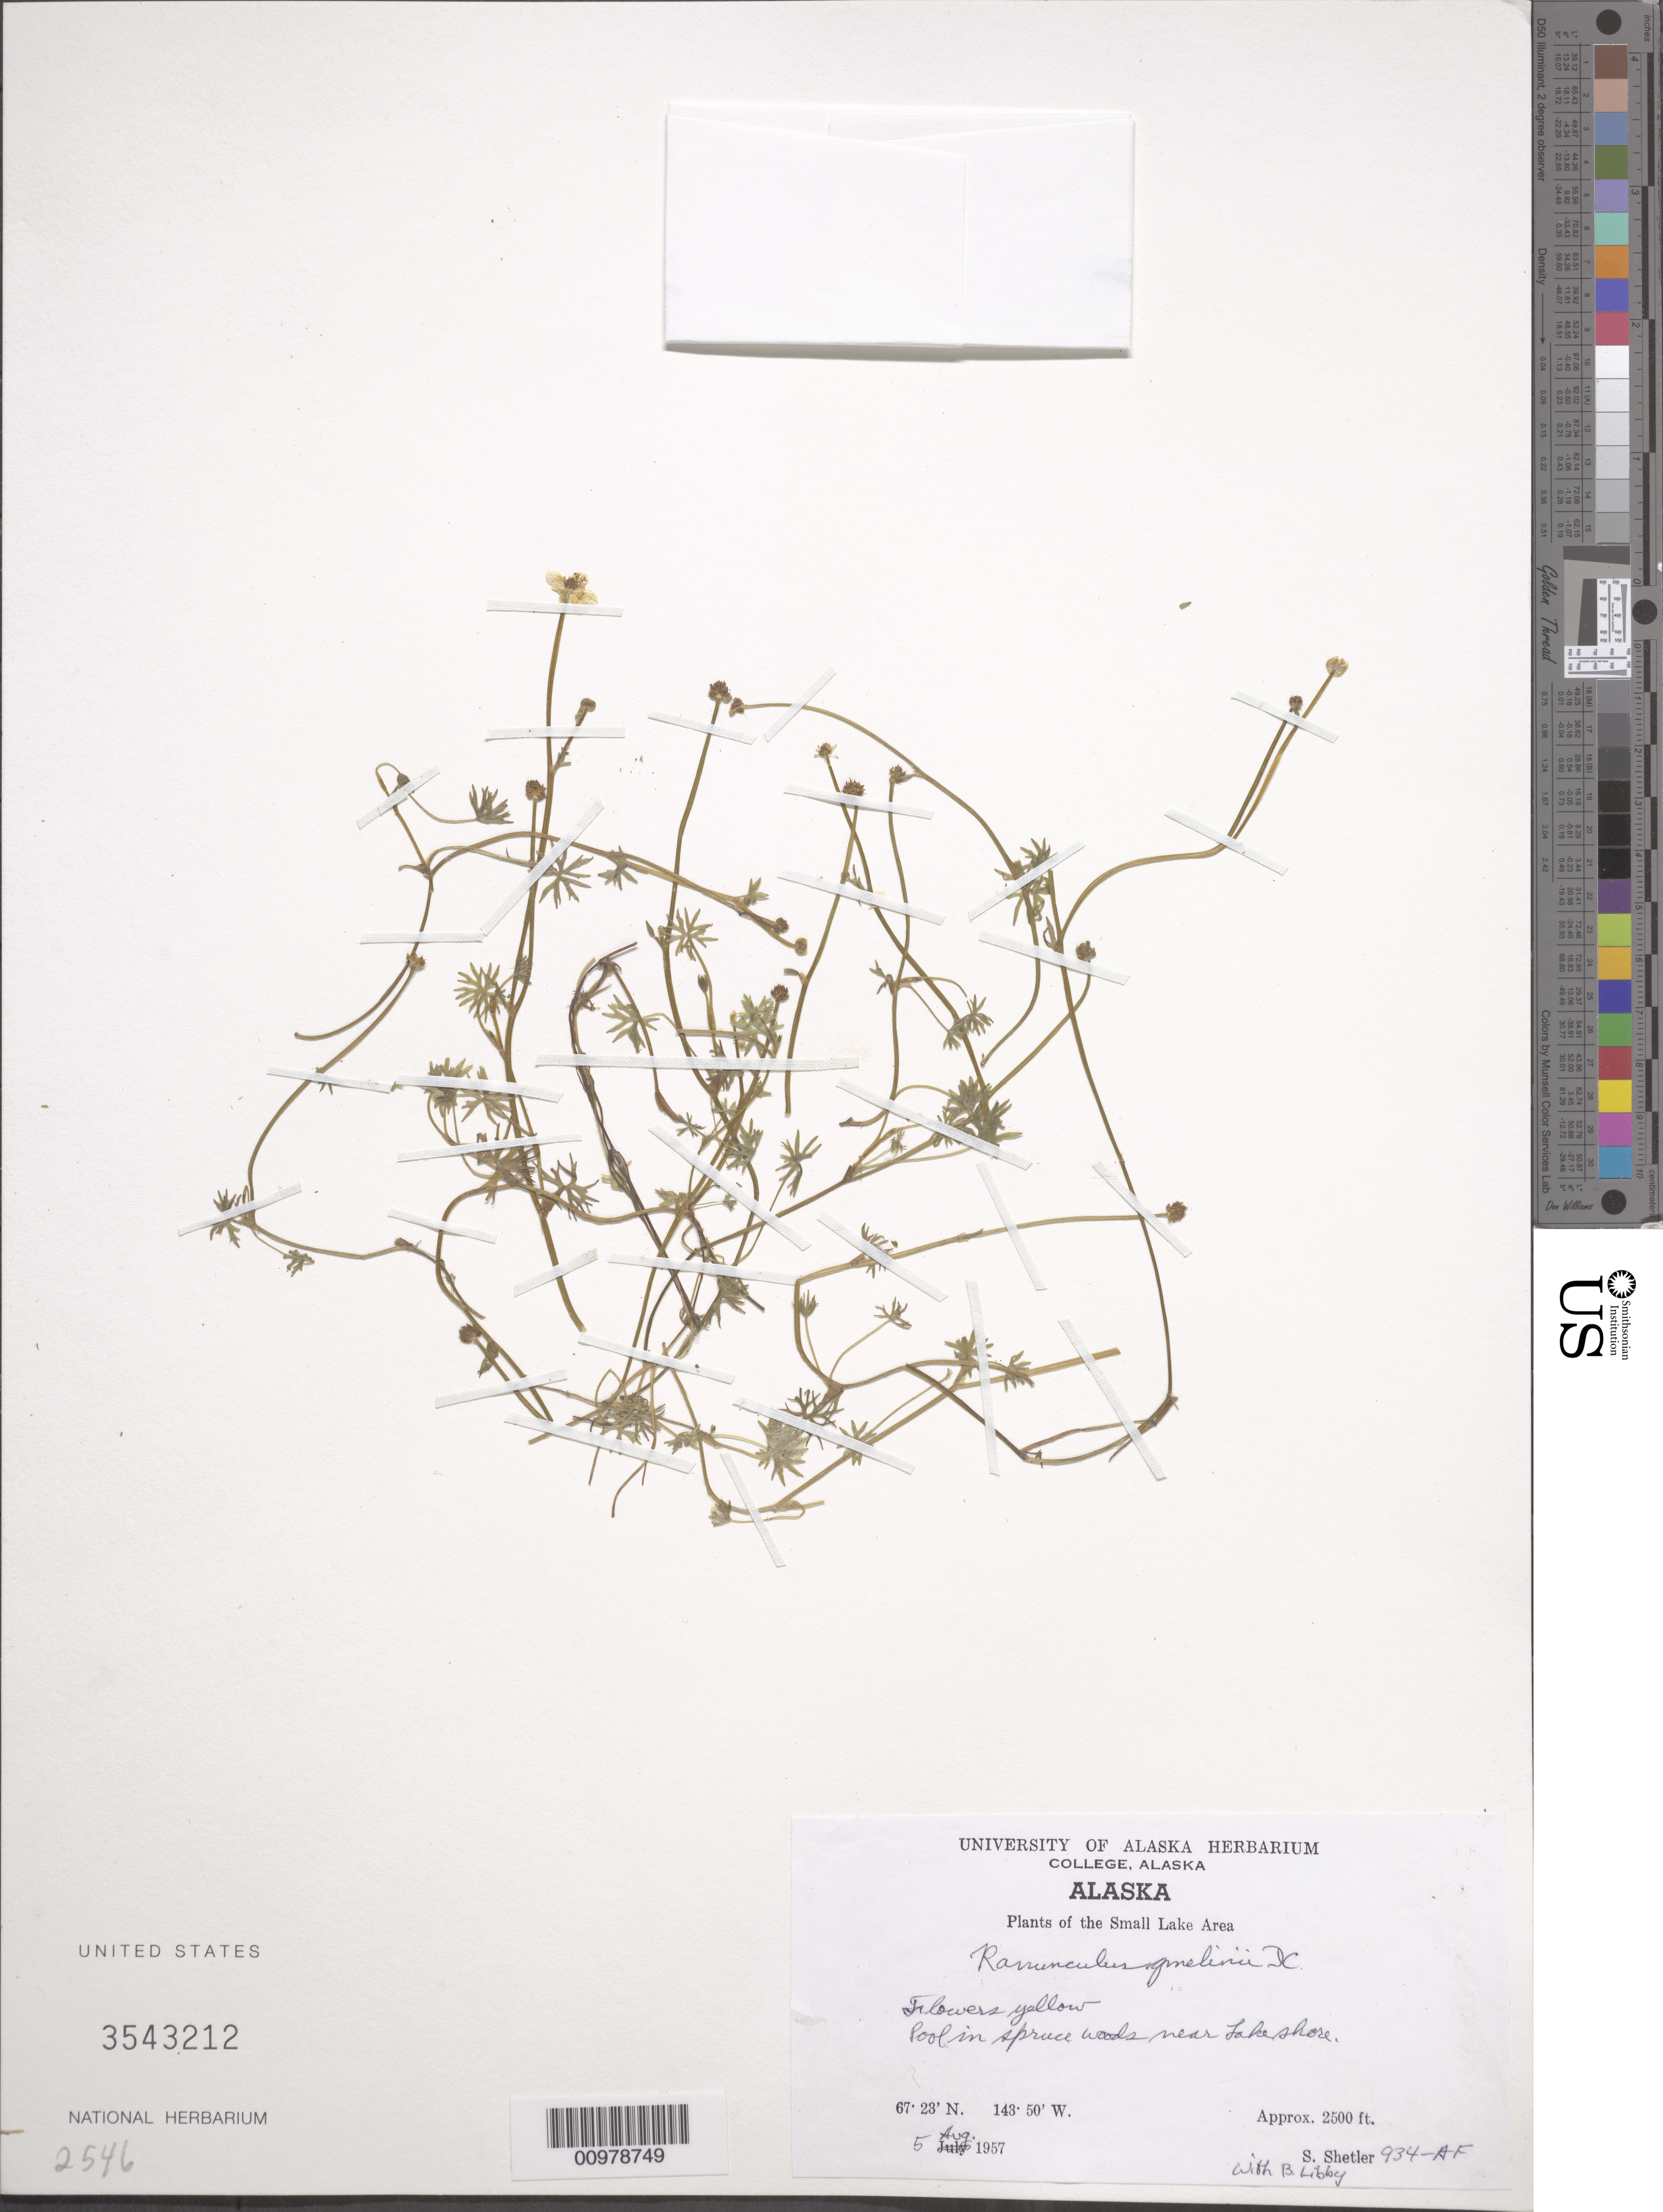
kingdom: Plantae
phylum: Tracheophyta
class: Magnoliopsida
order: Ranunculales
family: Ranunculaceae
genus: Ranunculus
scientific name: Ranunculus gmelinii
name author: DC.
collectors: S. Shetler & B. Libby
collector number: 934-AF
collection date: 1957-08-05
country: United States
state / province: Alaska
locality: The Small Lake Area. Pool in spruce woods near Lake shore.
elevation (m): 762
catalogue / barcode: US 3543212